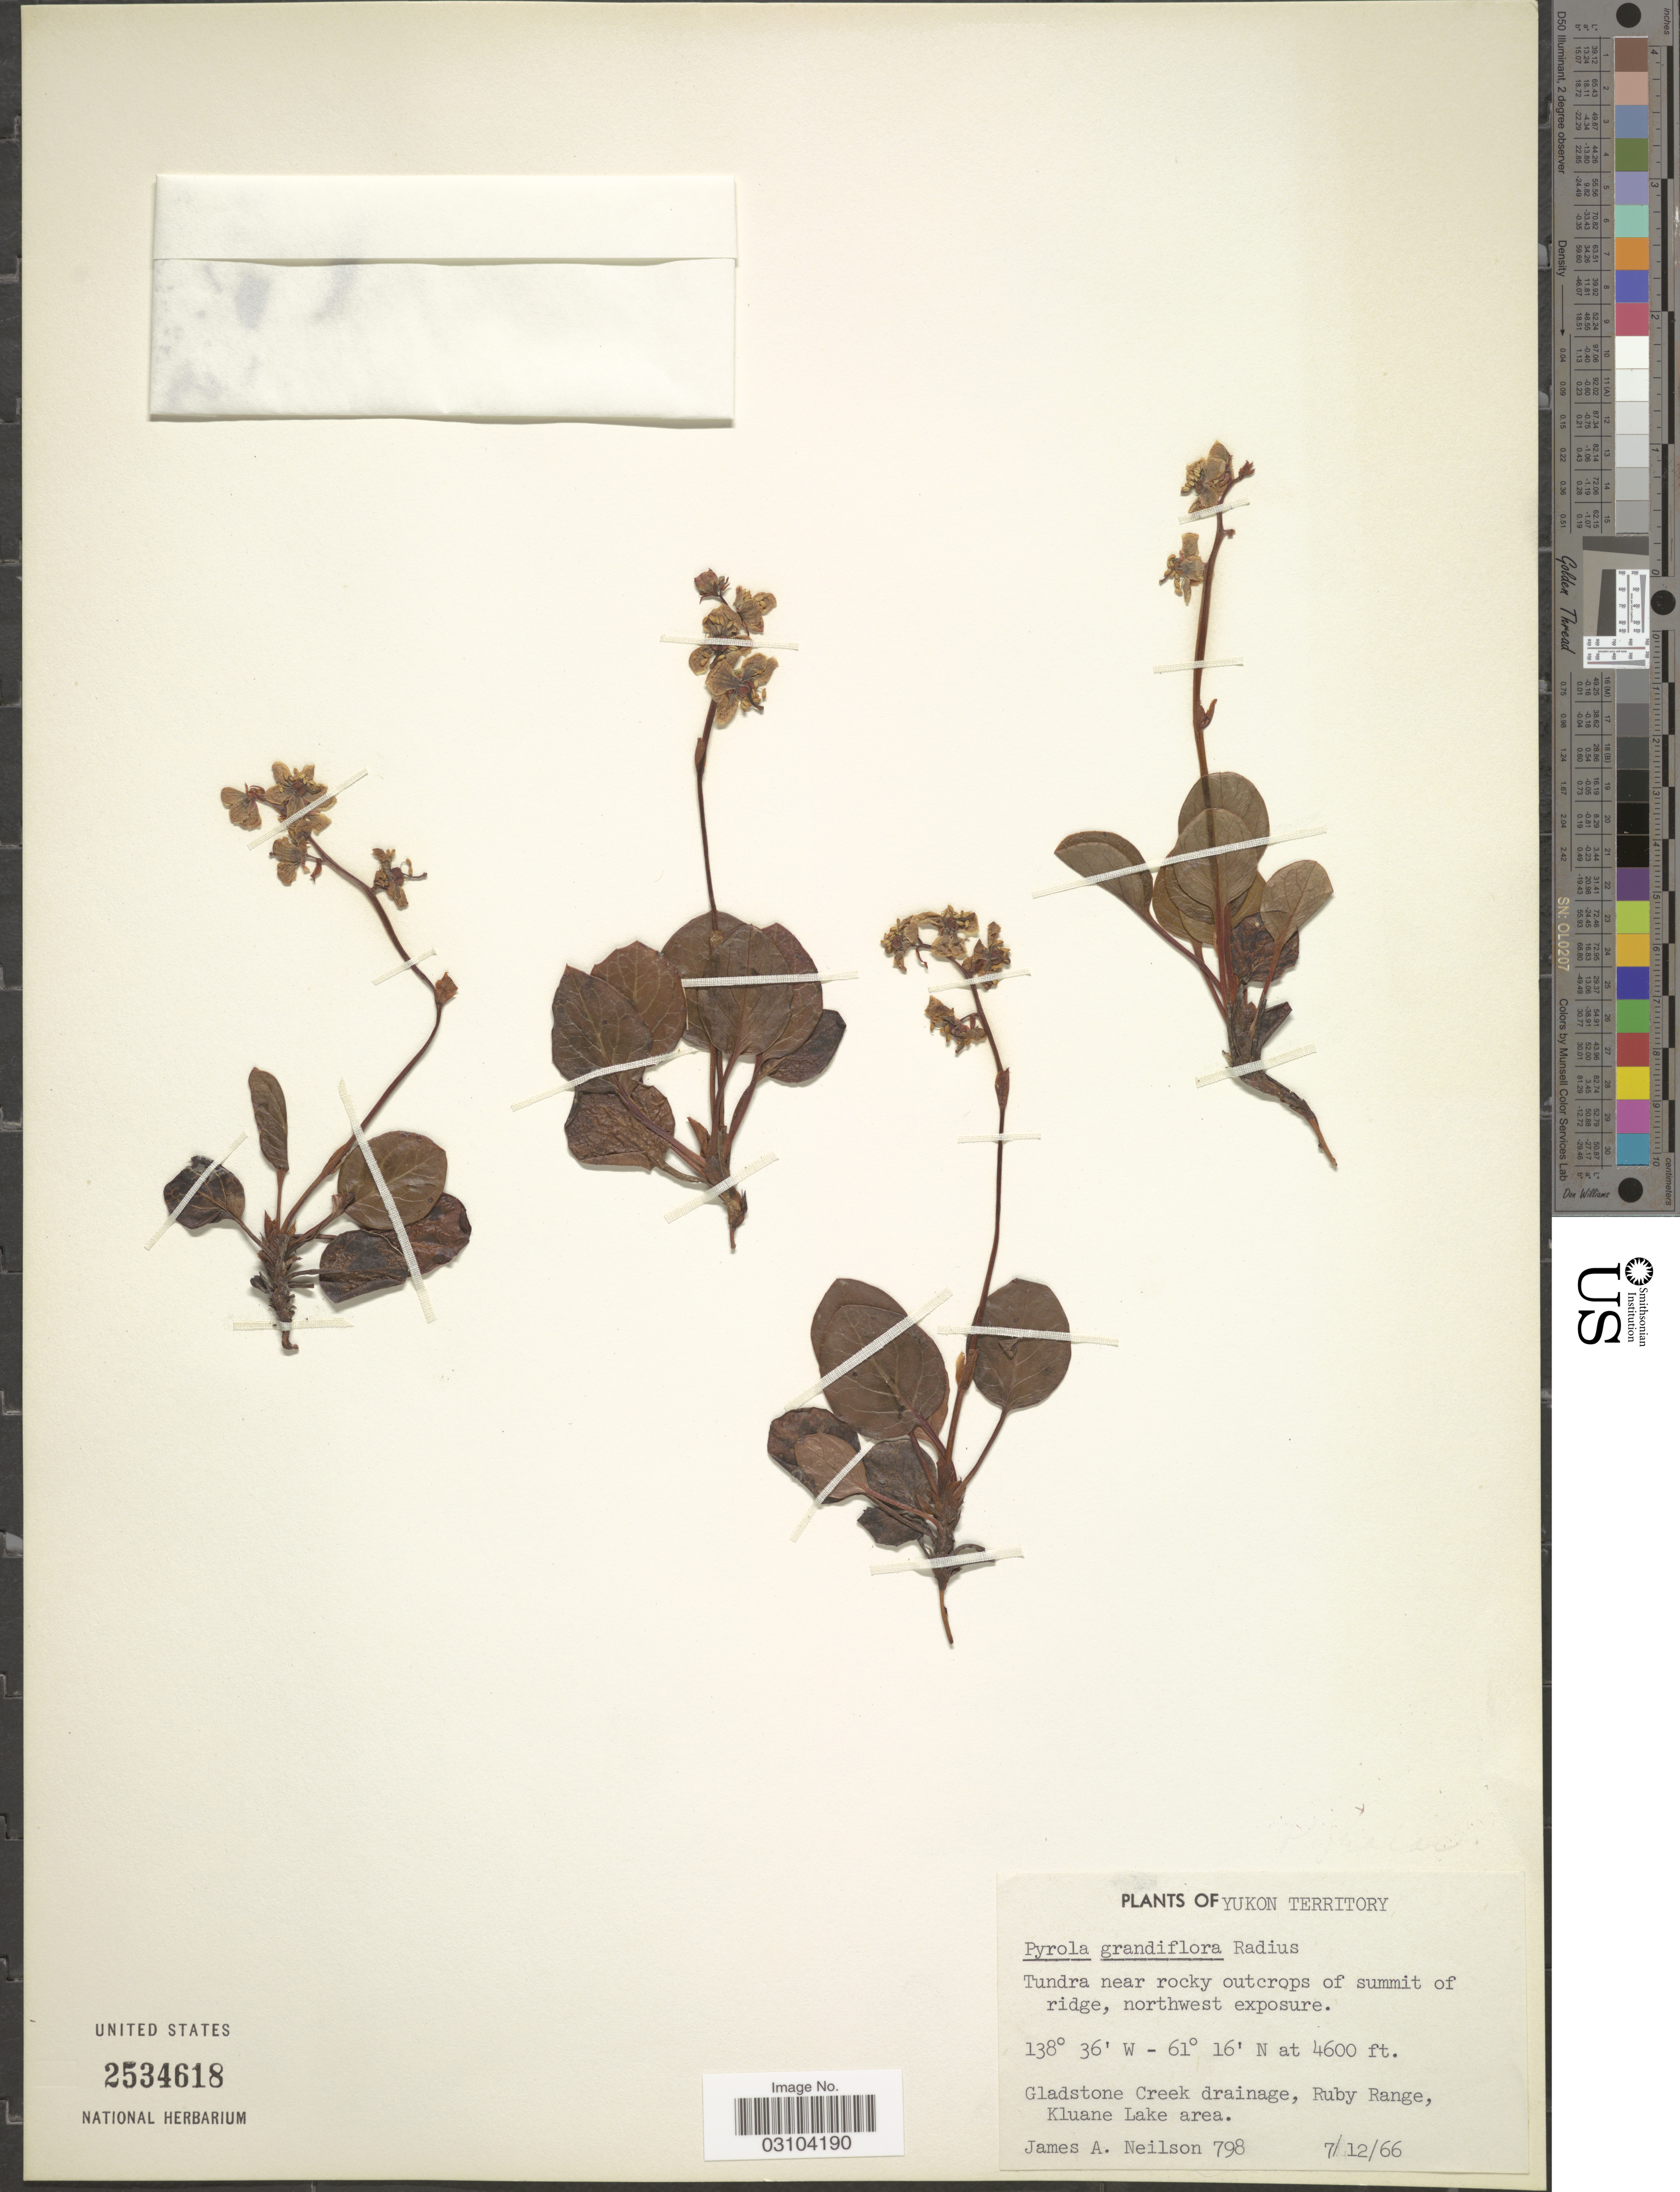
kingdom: Plantae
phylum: Tracheophyta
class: Magnoliopsida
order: Ericales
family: Ericaceae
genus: Pyrola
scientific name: Pyrola grandiflora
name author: Radius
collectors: J. Neilson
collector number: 798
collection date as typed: Transcribed d/m/y: 7/12/66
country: Canada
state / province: Yukon Territory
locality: Summit of ridge, northwest exposure. Gladstone Creek drainage, Ruby Range, Kluane Lake Area.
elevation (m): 1402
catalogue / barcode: US 2534618